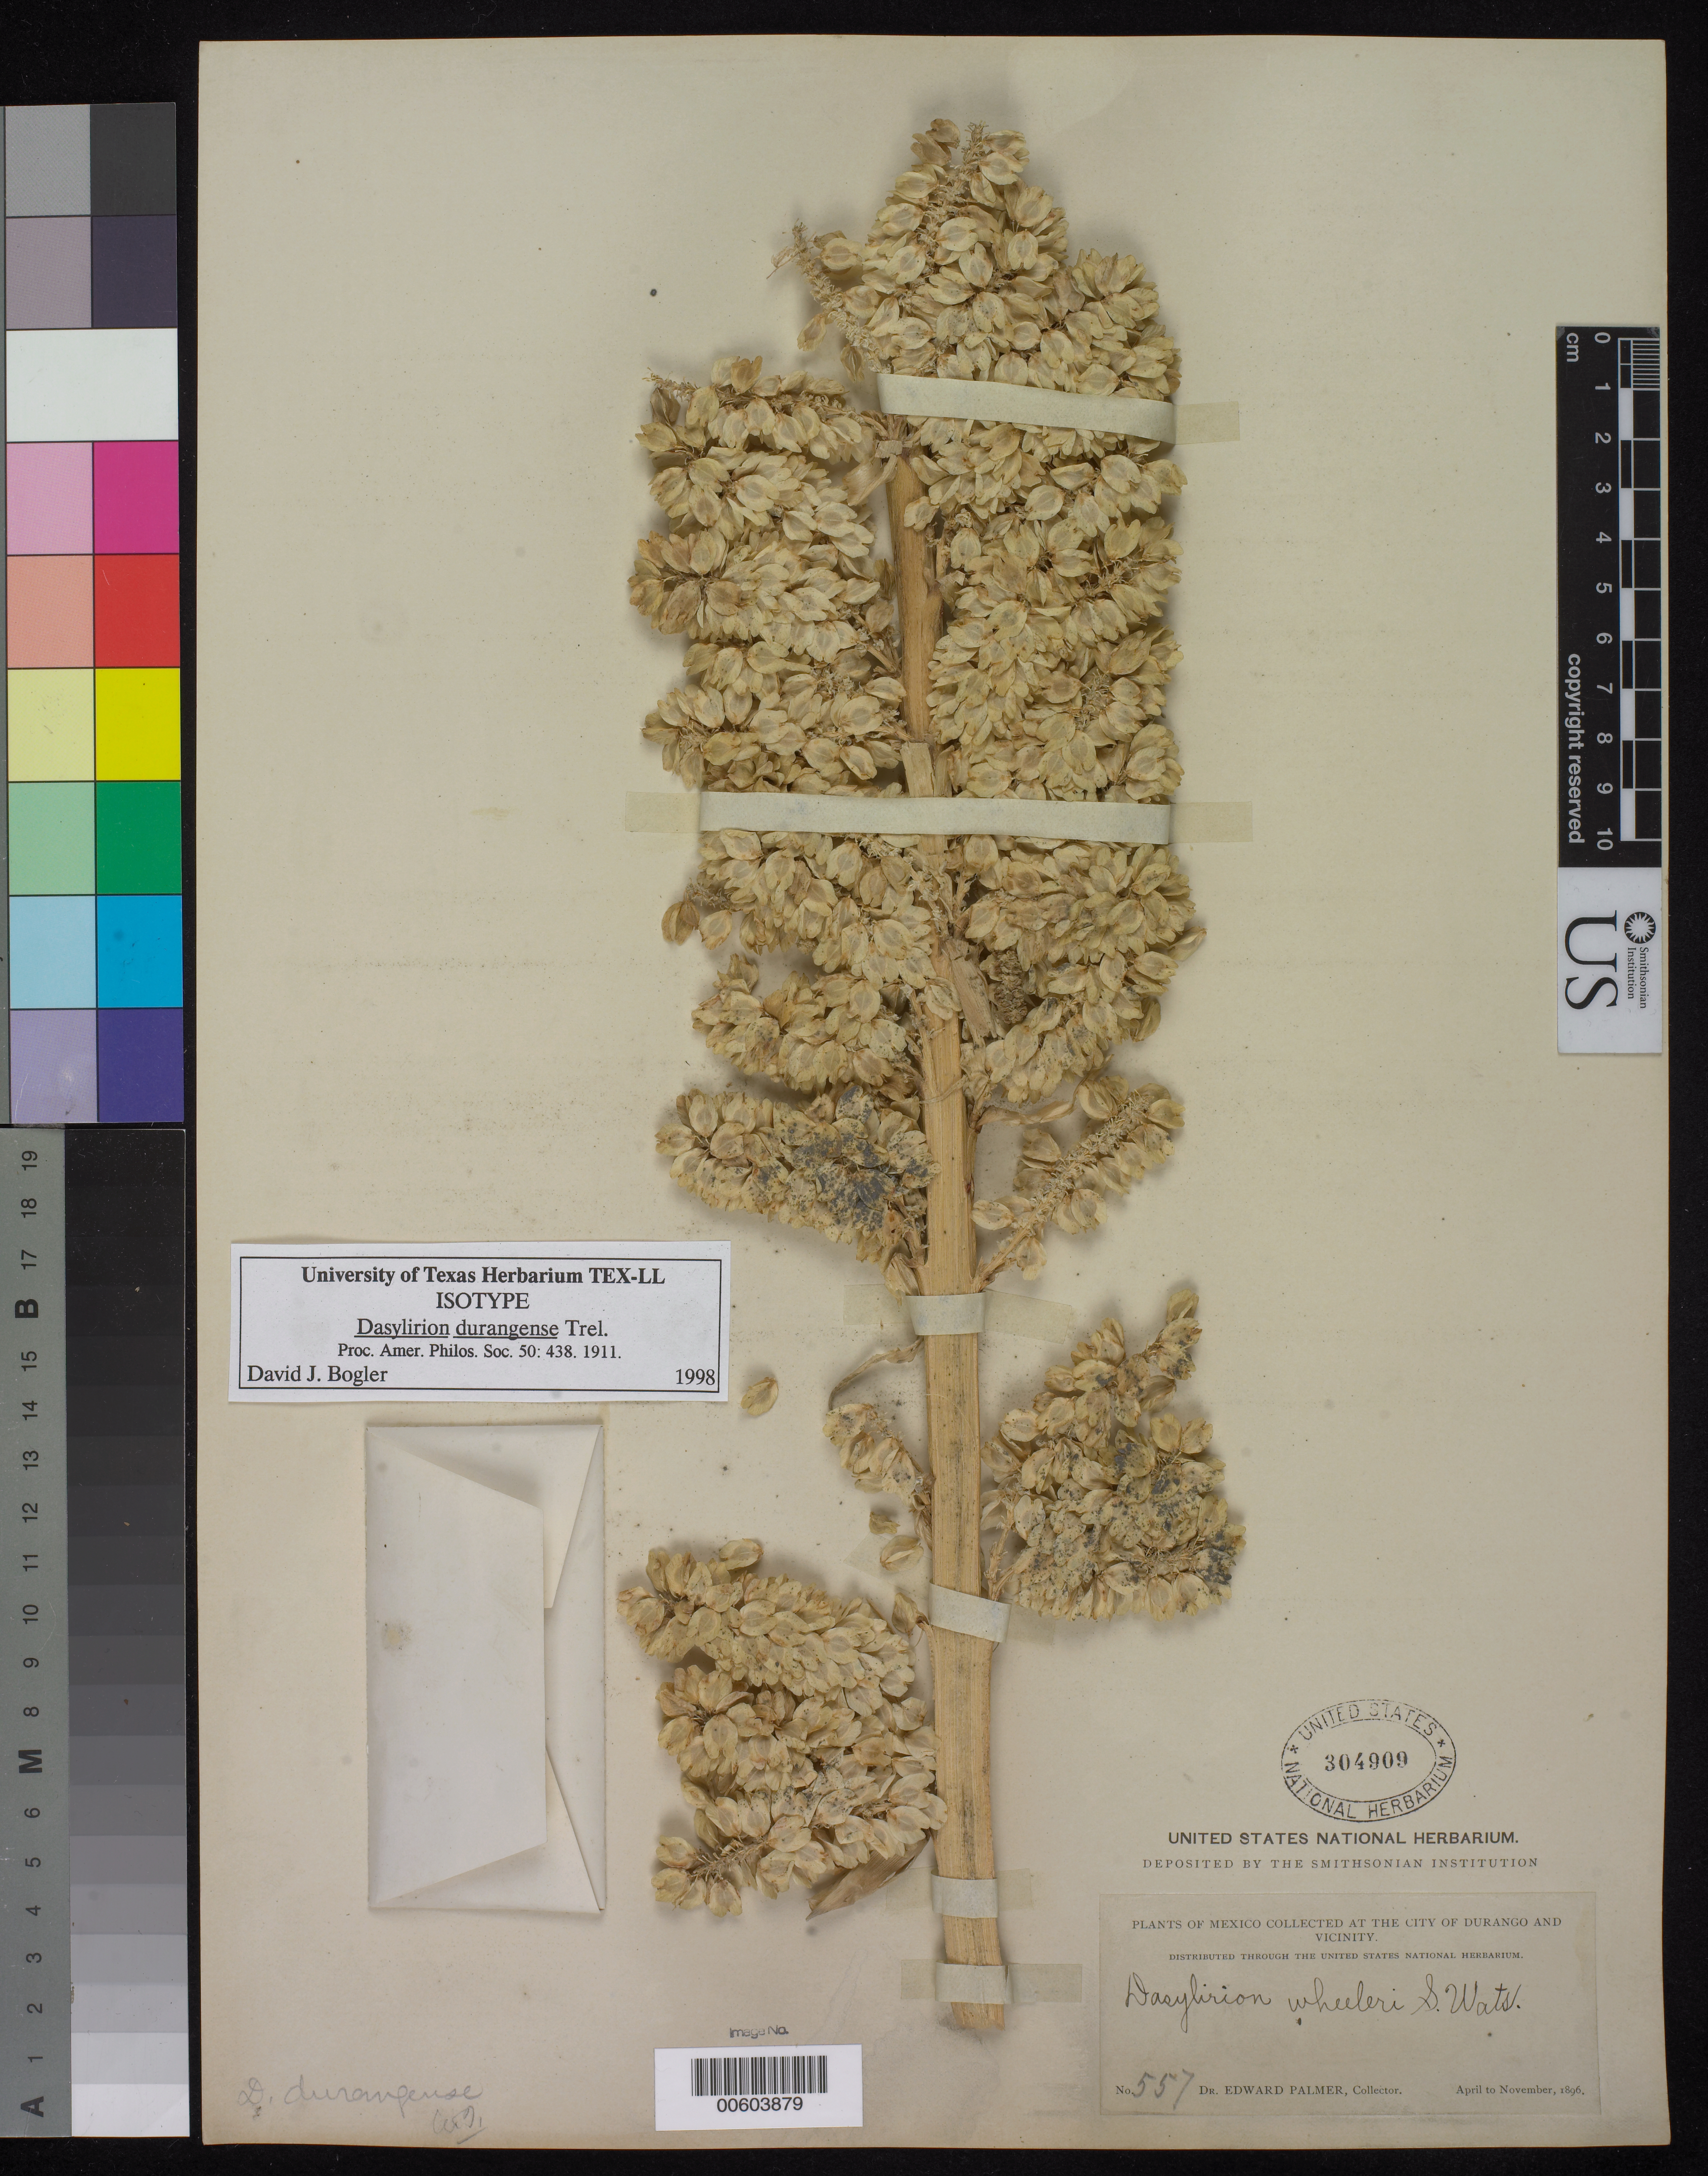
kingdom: Plantae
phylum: Tracheophyta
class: Liliopsida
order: Asparagales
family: Asparagaceae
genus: Dasylirion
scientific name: Dasylirion durangense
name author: Trel.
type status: Isotype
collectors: E. Palmer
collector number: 557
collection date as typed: Apr 1896 to -- Nov 1896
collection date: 1896-04/1896-11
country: Mexico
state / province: Durango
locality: City of Durango & vicinity.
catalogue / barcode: US 304909